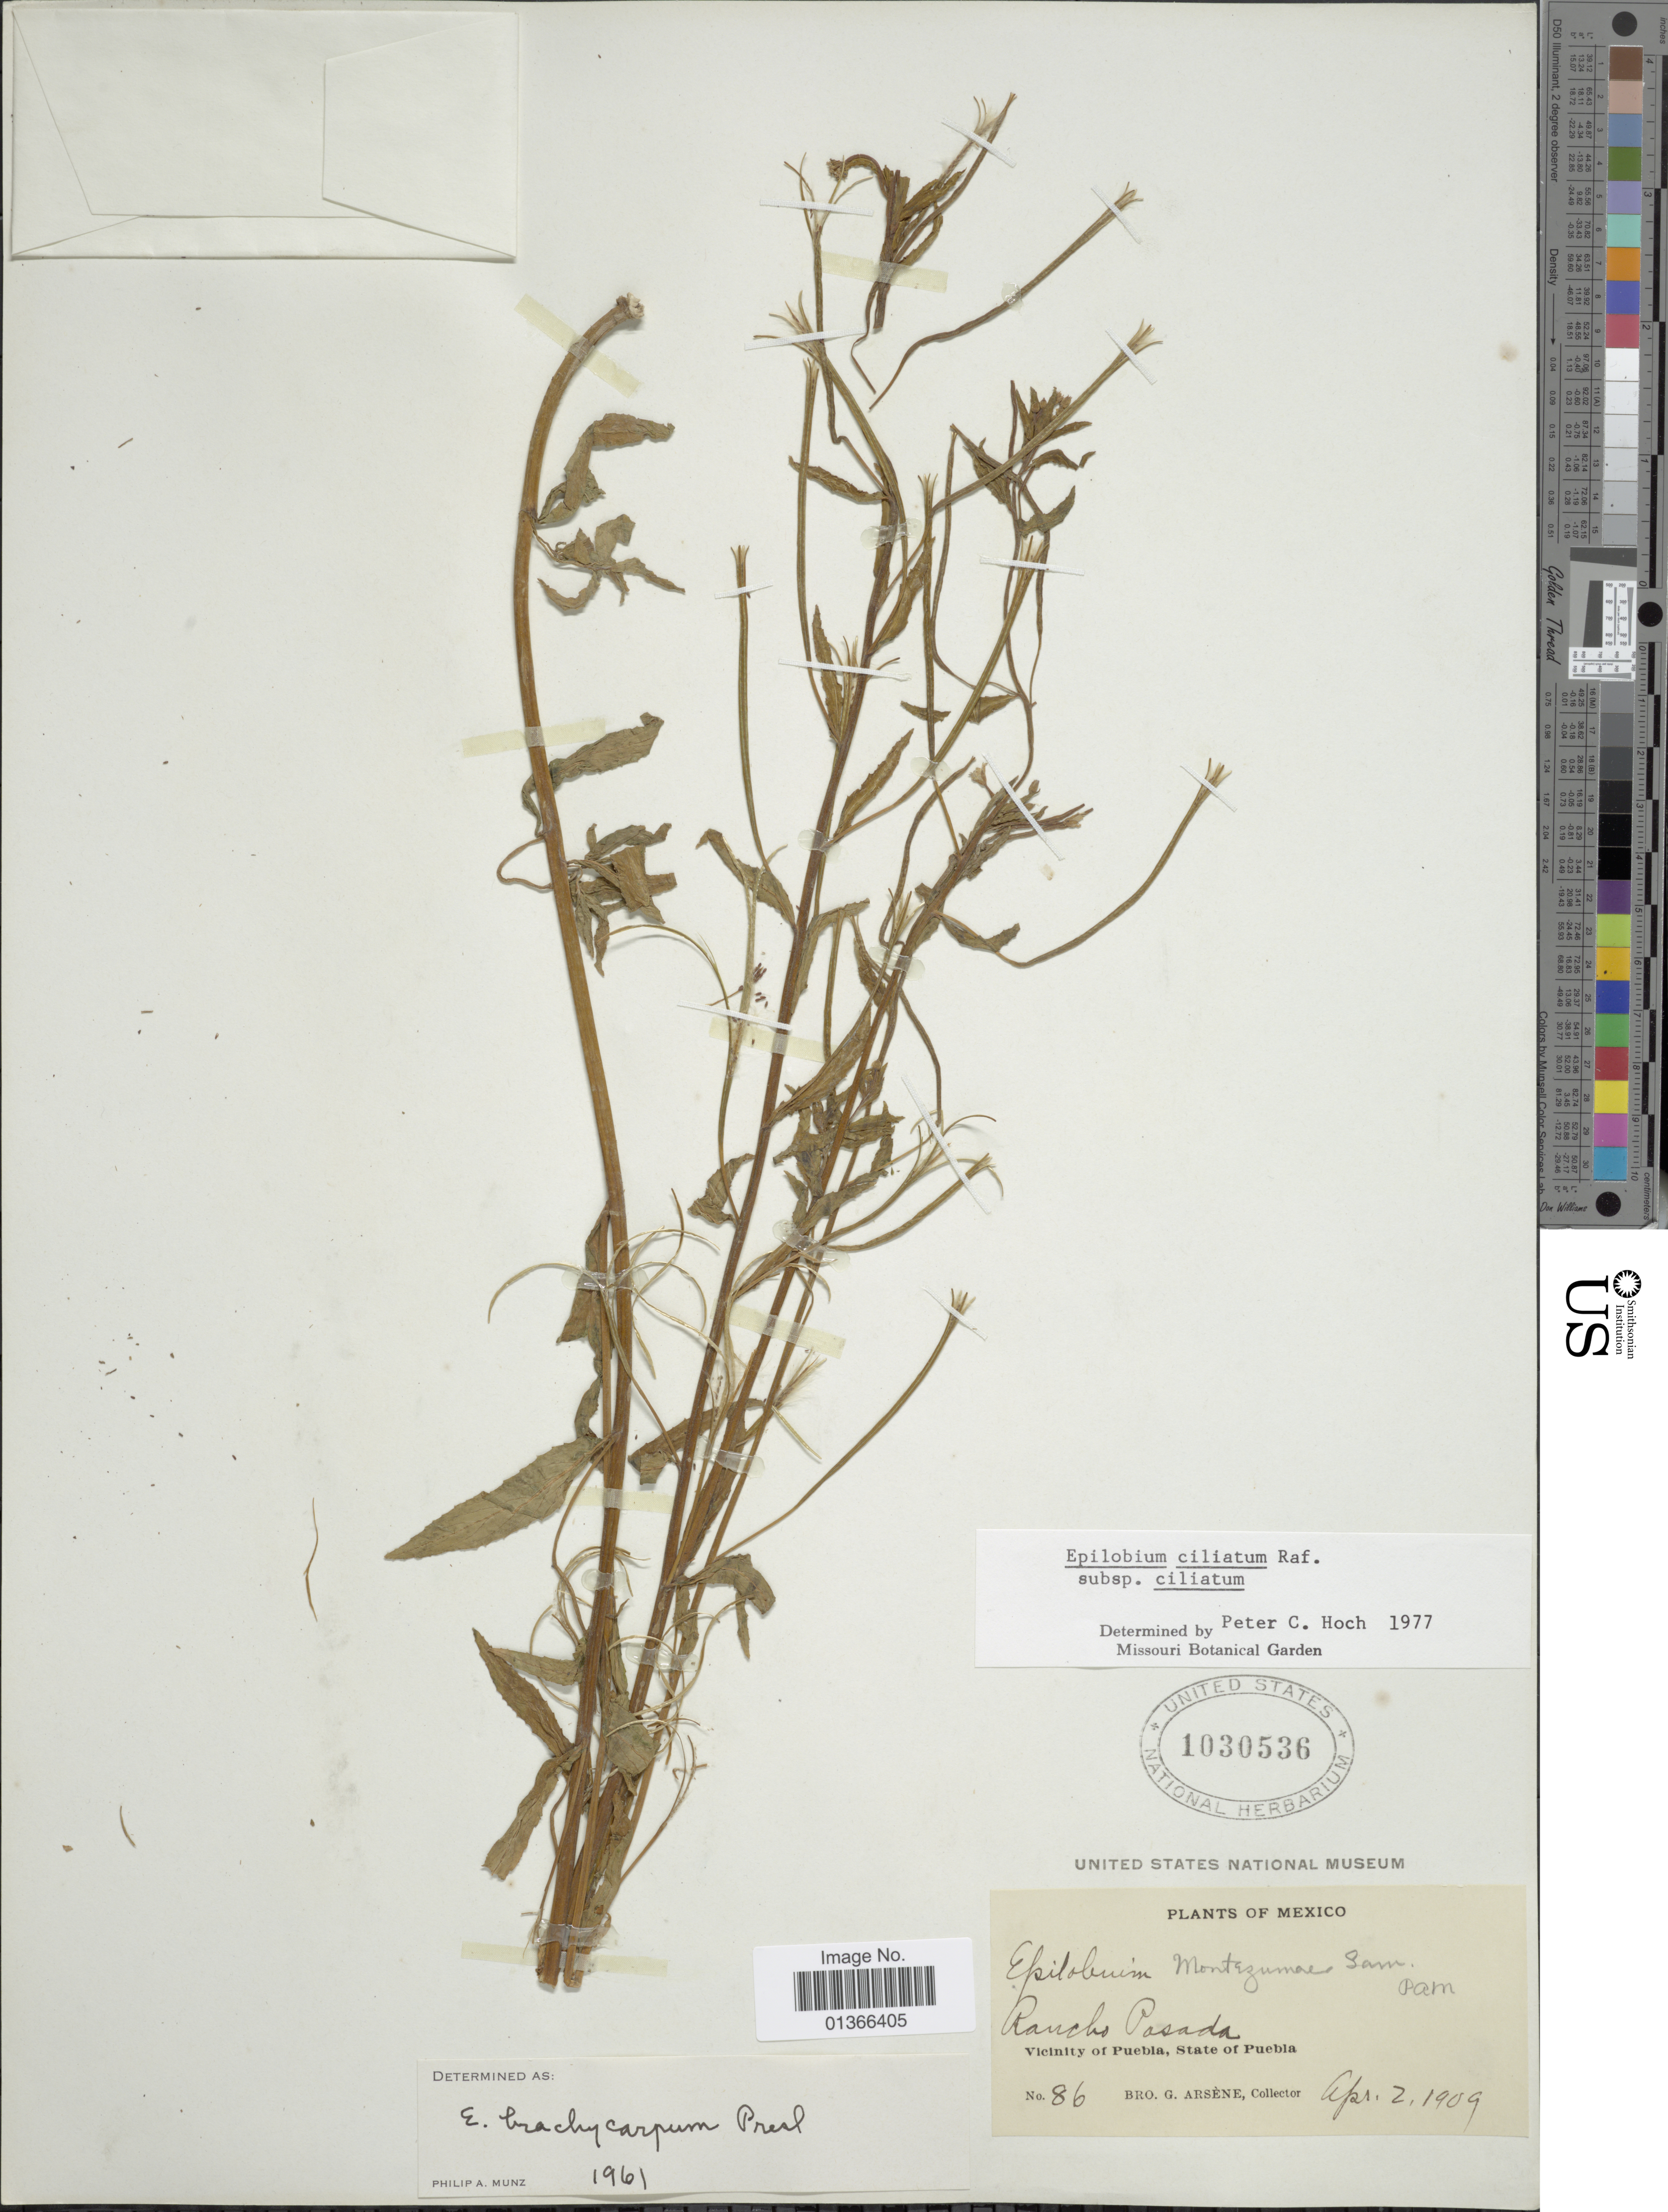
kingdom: Plantae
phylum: Tracheophyta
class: Magnoliopsida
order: Myrtales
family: Onagraceae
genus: Epilobium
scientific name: Epilobium ciliatum subsp. ciliatum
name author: Raf.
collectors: Bro. G. Arsène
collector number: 86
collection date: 1909-04-02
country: Mexico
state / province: Puebla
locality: Rancho Posada - Vicinity of Puebla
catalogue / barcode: US 1030536